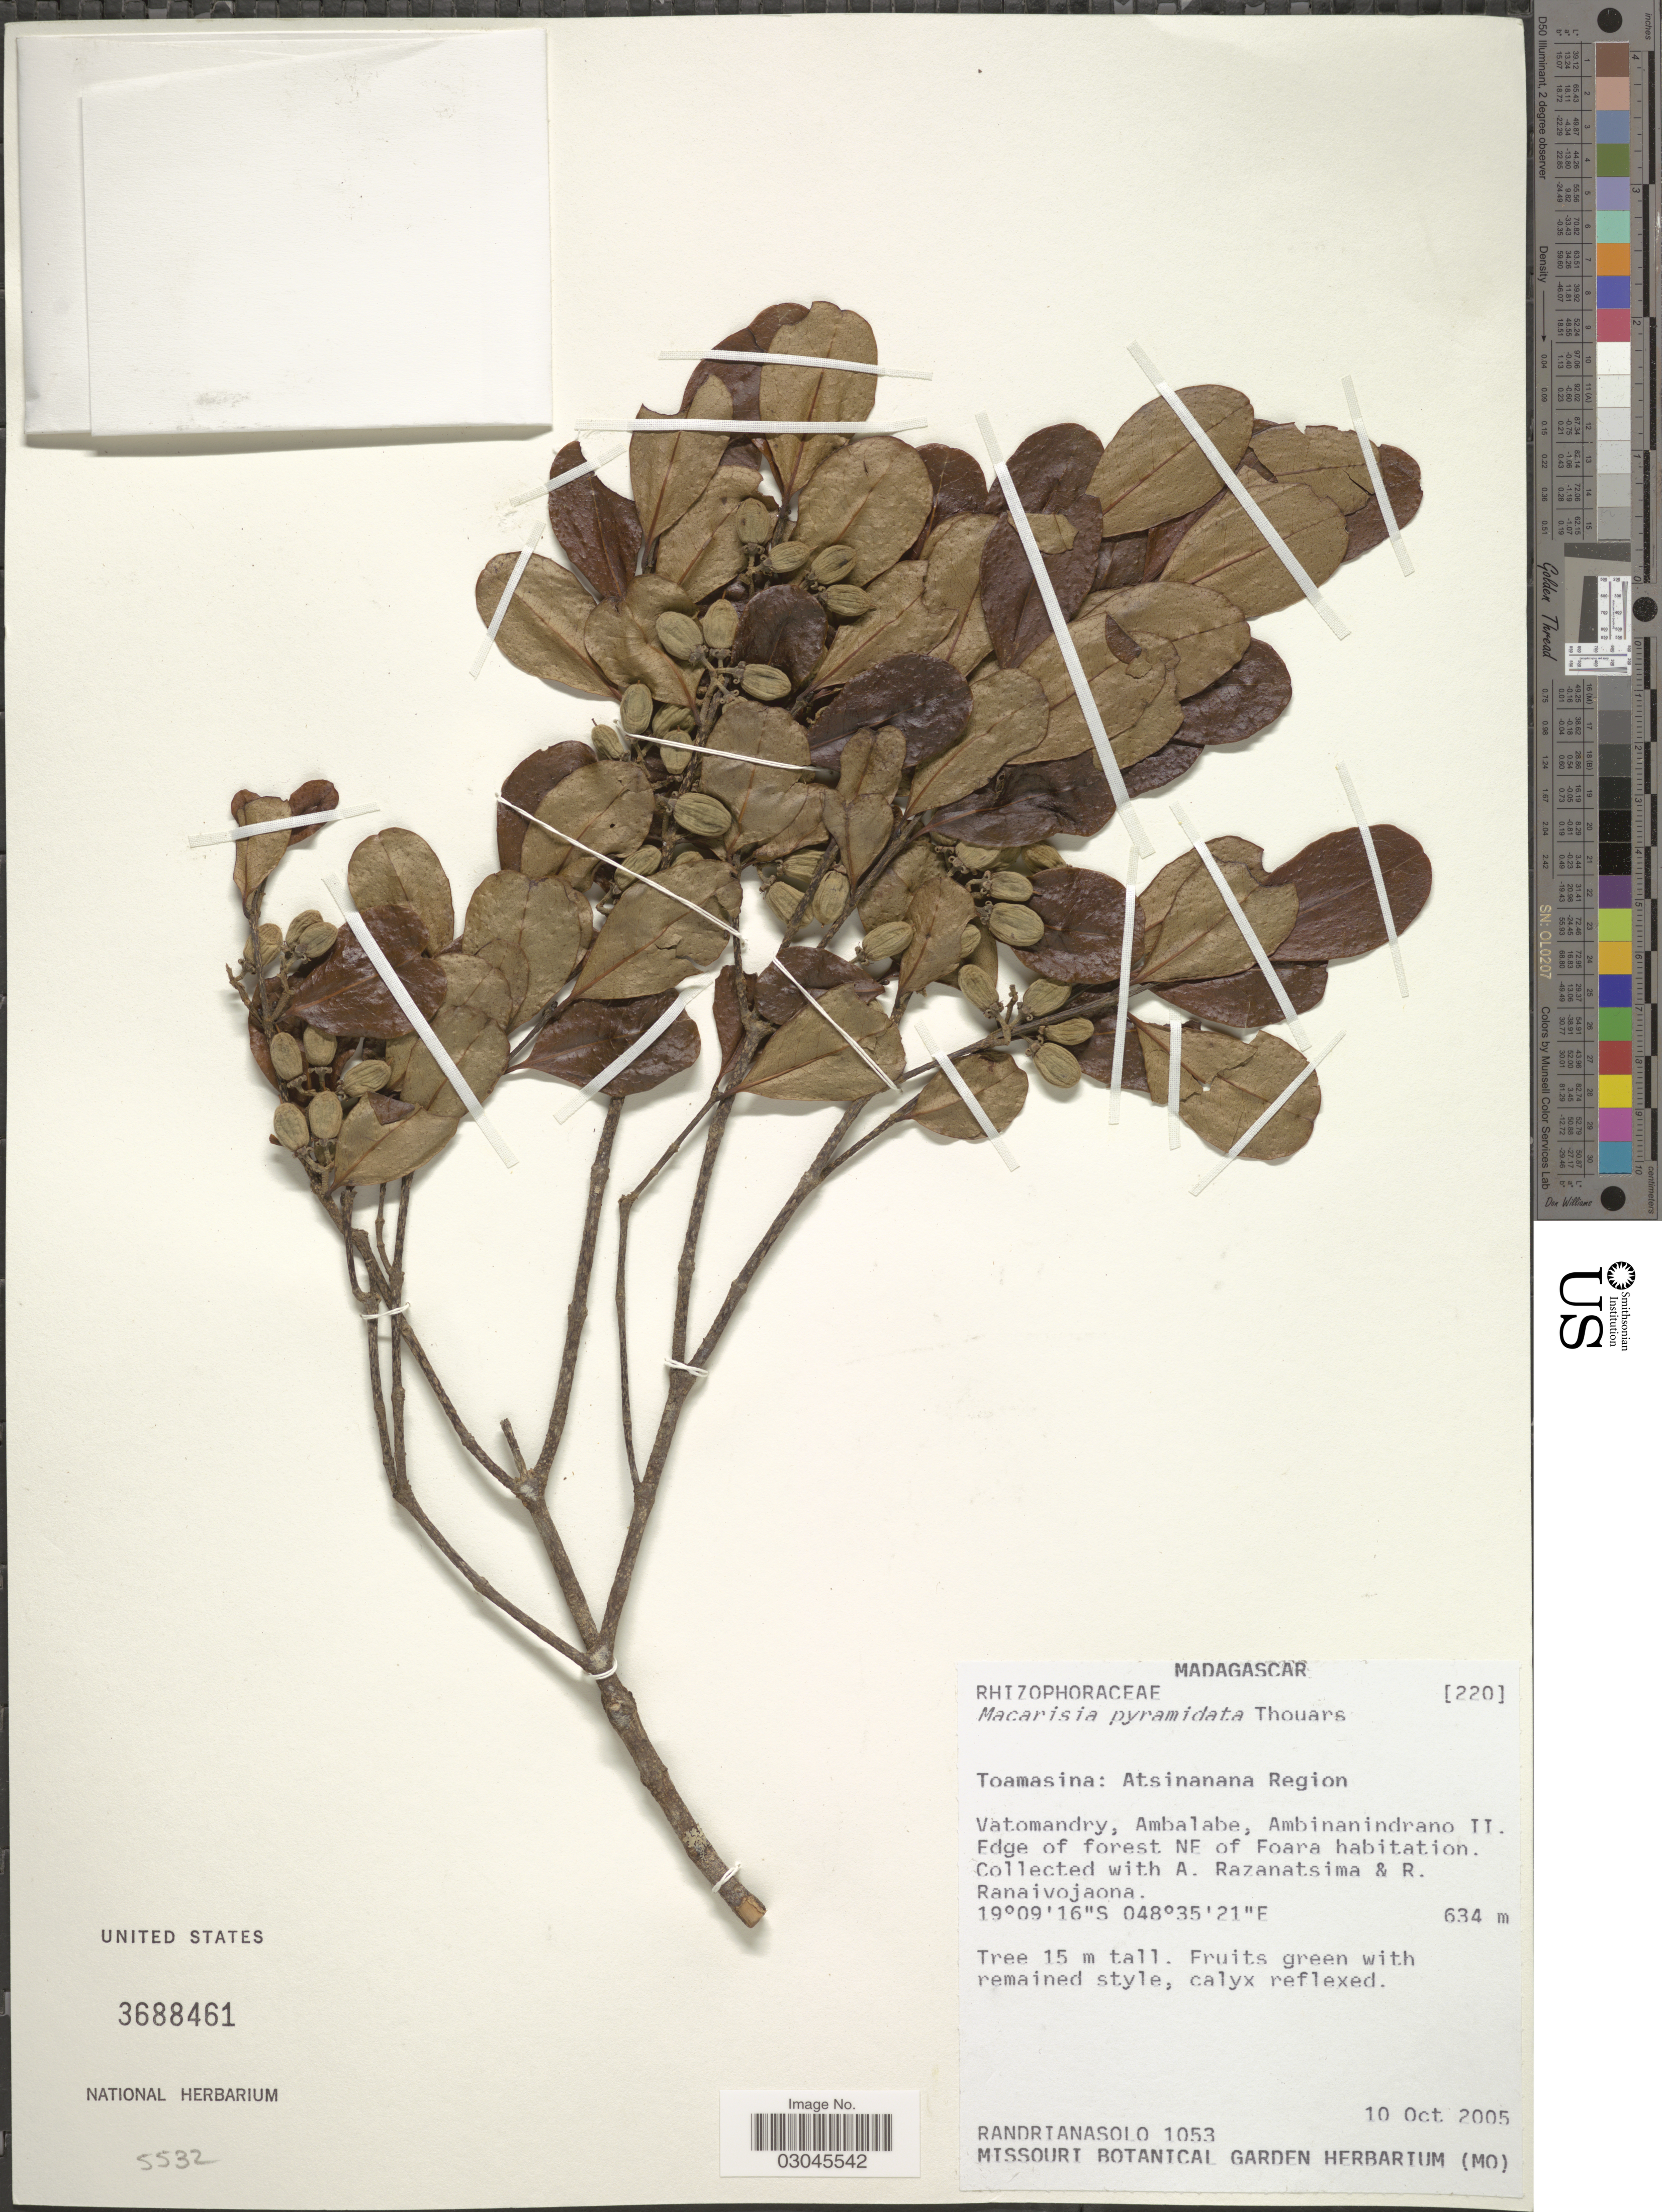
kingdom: Plantae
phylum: Tracheophyta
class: Magnoliopsida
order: Malpighiales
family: Rhizophoraceae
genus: Macarisia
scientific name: Macarisia pyramidata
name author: Thouars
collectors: Randrianasolo, A. Razanatsima & R. Ranaivojaona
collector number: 1053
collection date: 2005-10-10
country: Madagascar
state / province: Atsinanana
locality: Antsinanana Region. Vatomandry, Ambalabe, Ambinanindrano II. Edge of forest NE of Foara habitation.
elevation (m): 634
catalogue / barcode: US 3688461